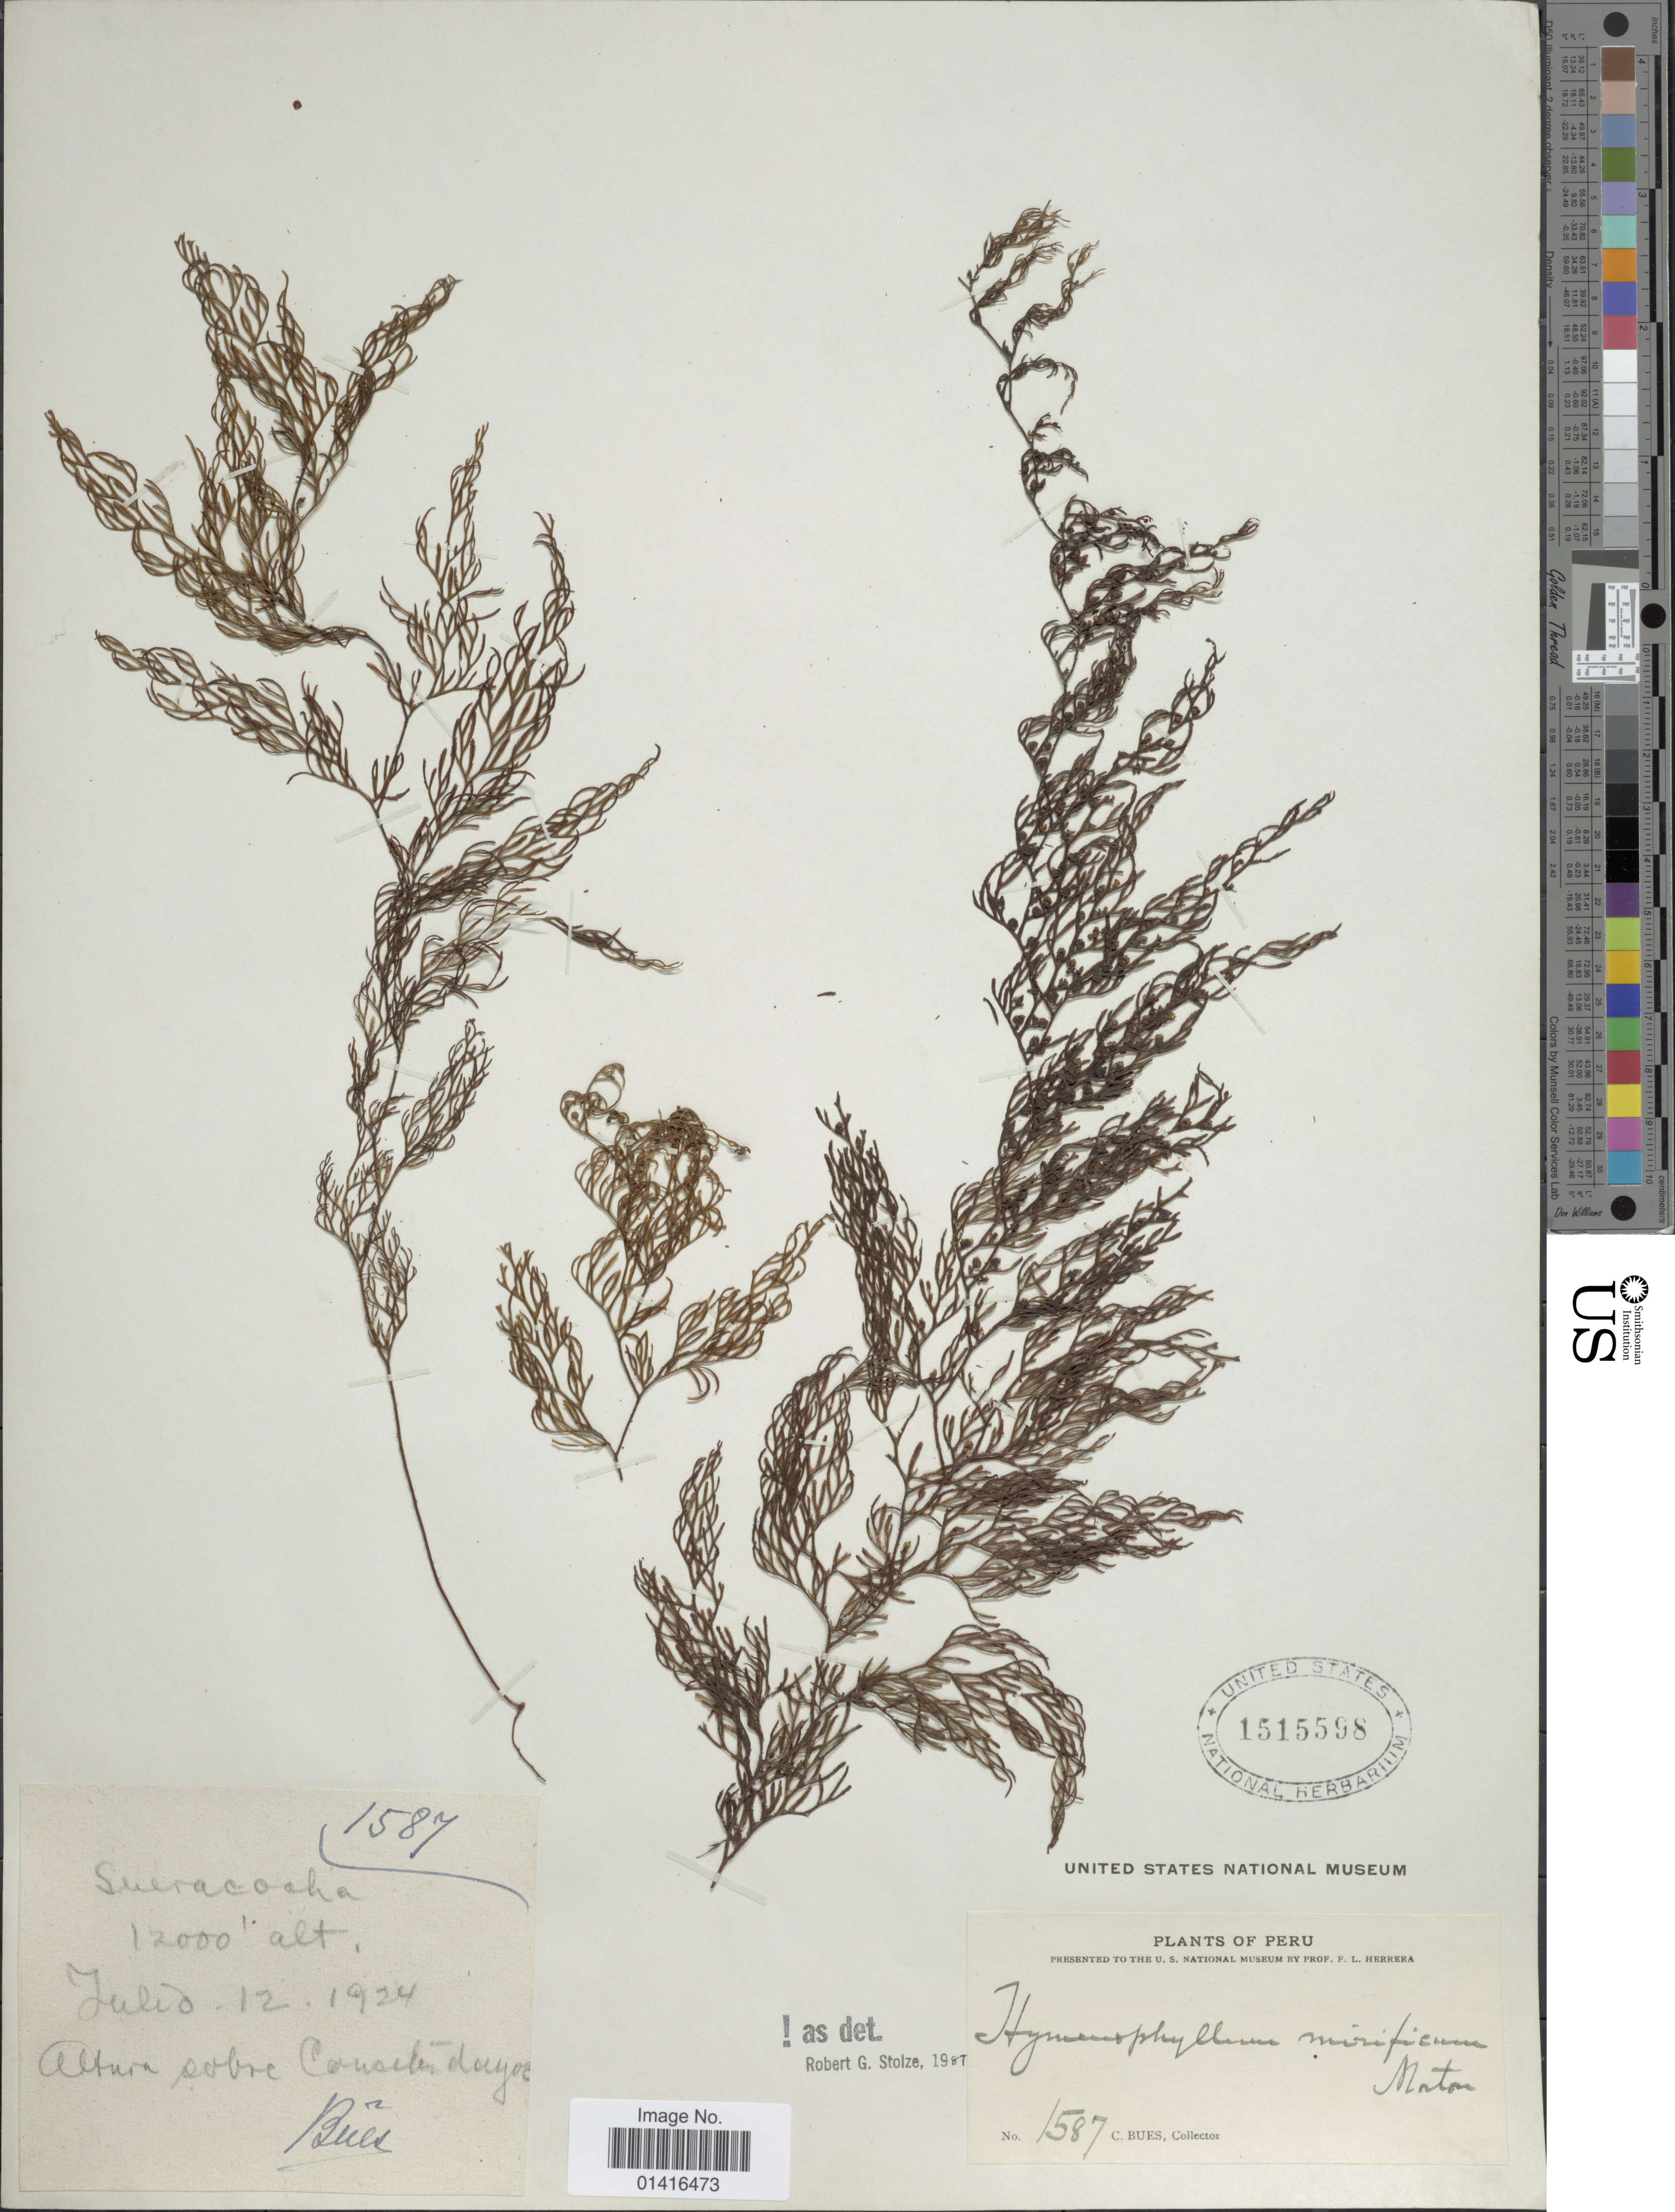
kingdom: Plantae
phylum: Tracheophyta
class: Polypodiopsida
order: Hymenophyllales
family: Hymenophyllaceae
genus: Hymenophyllum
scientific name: Hymenophyllum mirificum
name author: C.V. Morton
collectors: C. Bues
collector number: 1587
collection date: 1924-07-12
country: Peru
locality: Sueracocha, Altura sobre Concebidayoc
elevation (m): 3658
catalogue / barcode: US 1515598